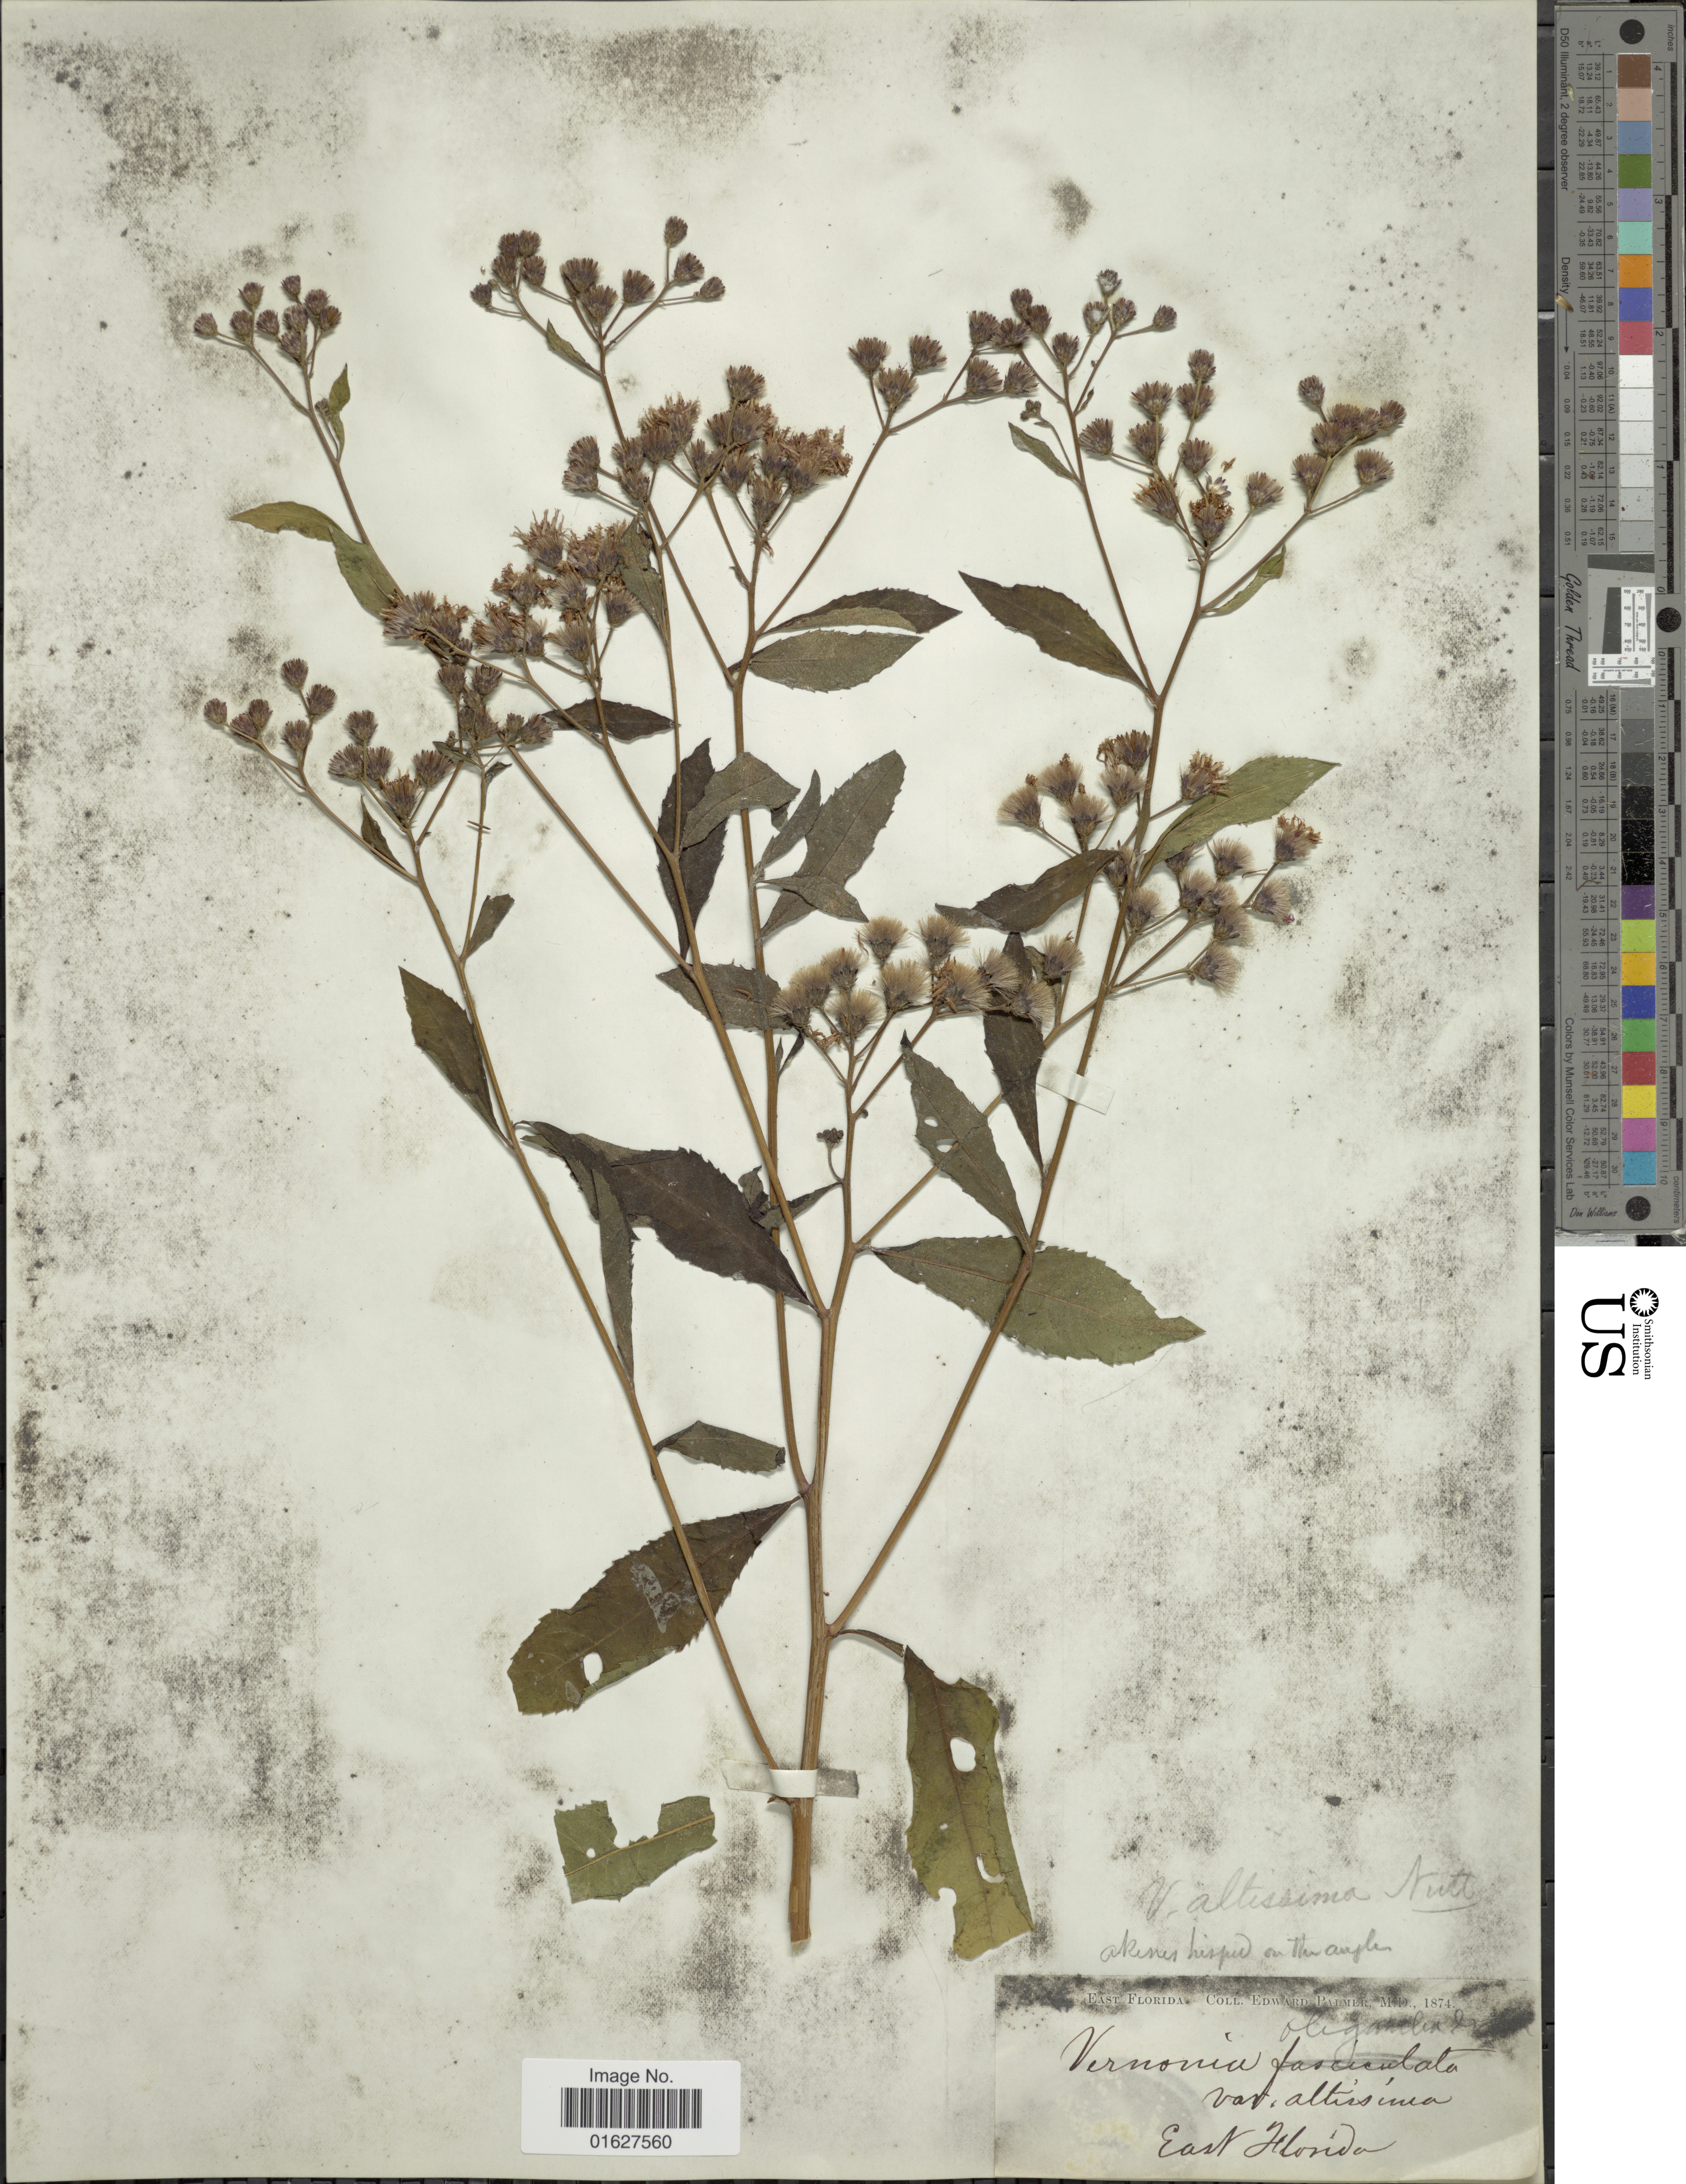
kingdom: Plantae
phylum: Tracheophyta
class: Magnoliopsida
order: Asterales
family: Asteraceae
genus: Vernonia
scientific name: Vernonia oligantha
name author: Greene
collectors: E. Palmer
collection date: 1874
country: United States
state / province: Florida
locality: East Florida.